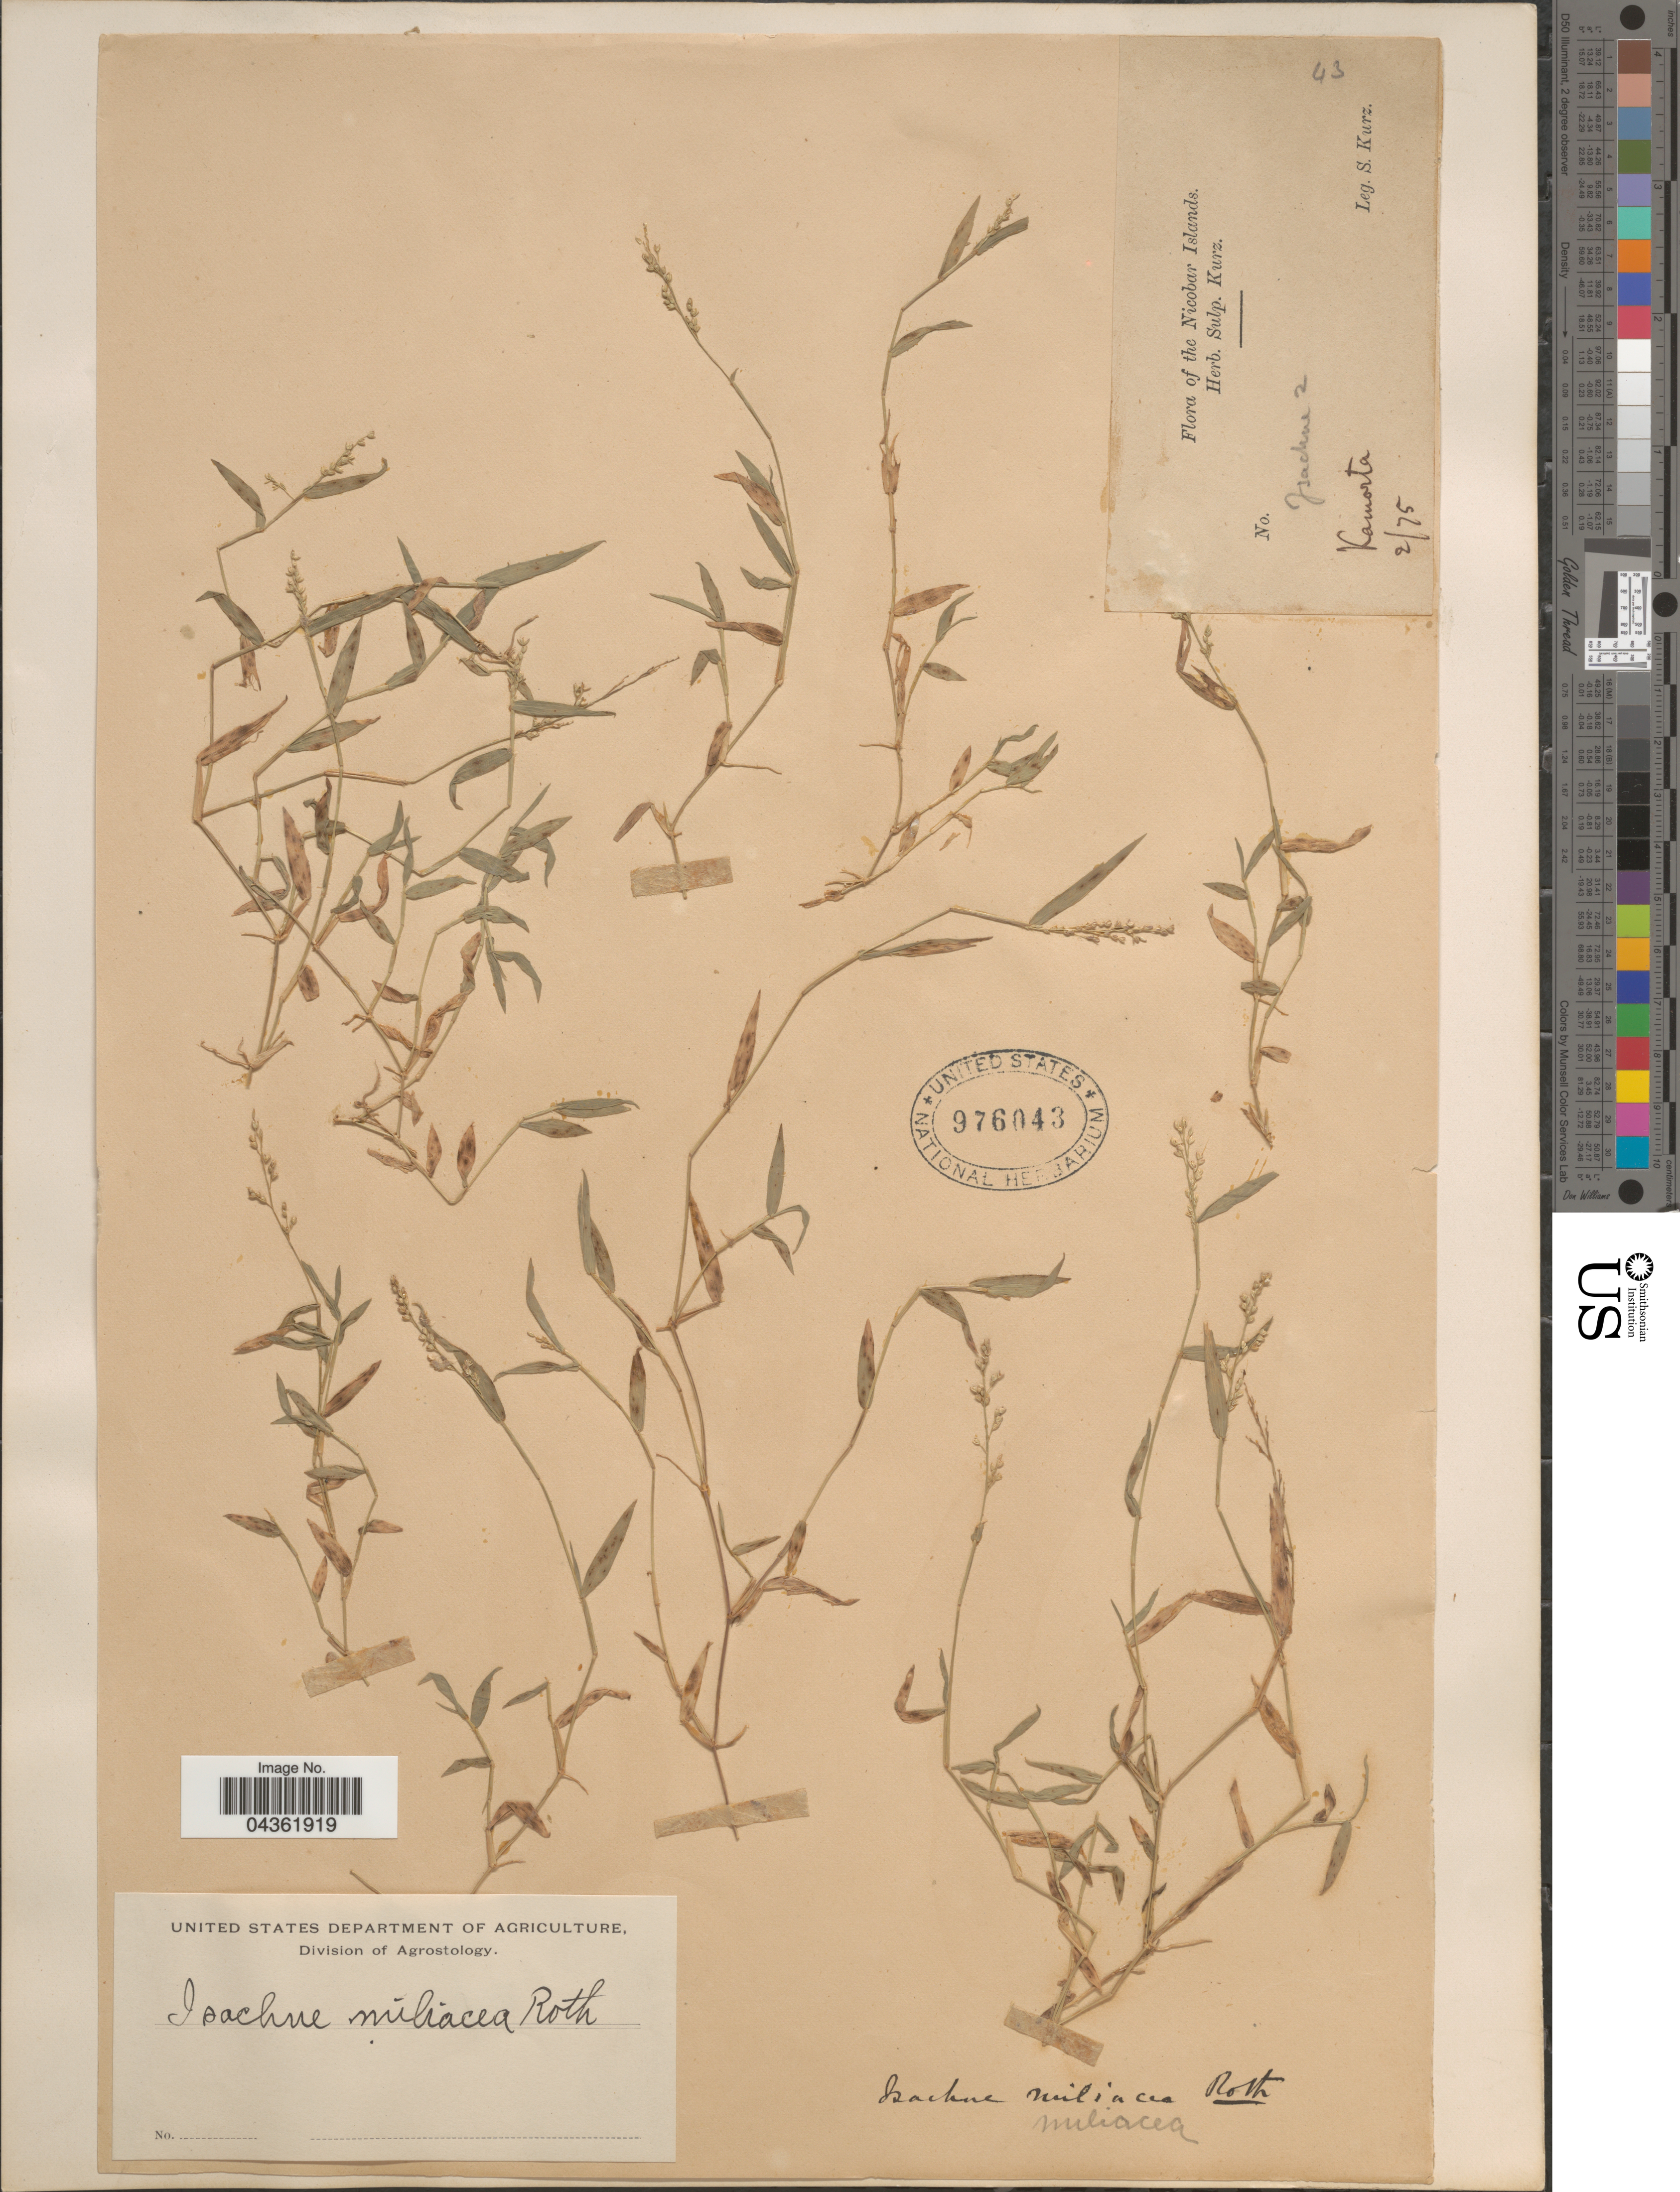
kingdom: Plantae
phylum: Tracheophyta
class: Liliopsida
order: Poales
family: Poaceae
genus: Isachne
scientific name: Isachne minutula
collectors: S. Kurz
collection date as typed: Transcribed d/m/y: /2/75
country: India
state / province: Andaman and Nicobar Islands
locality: Nicobar Islands. Kamorta.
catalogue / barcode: US 976043